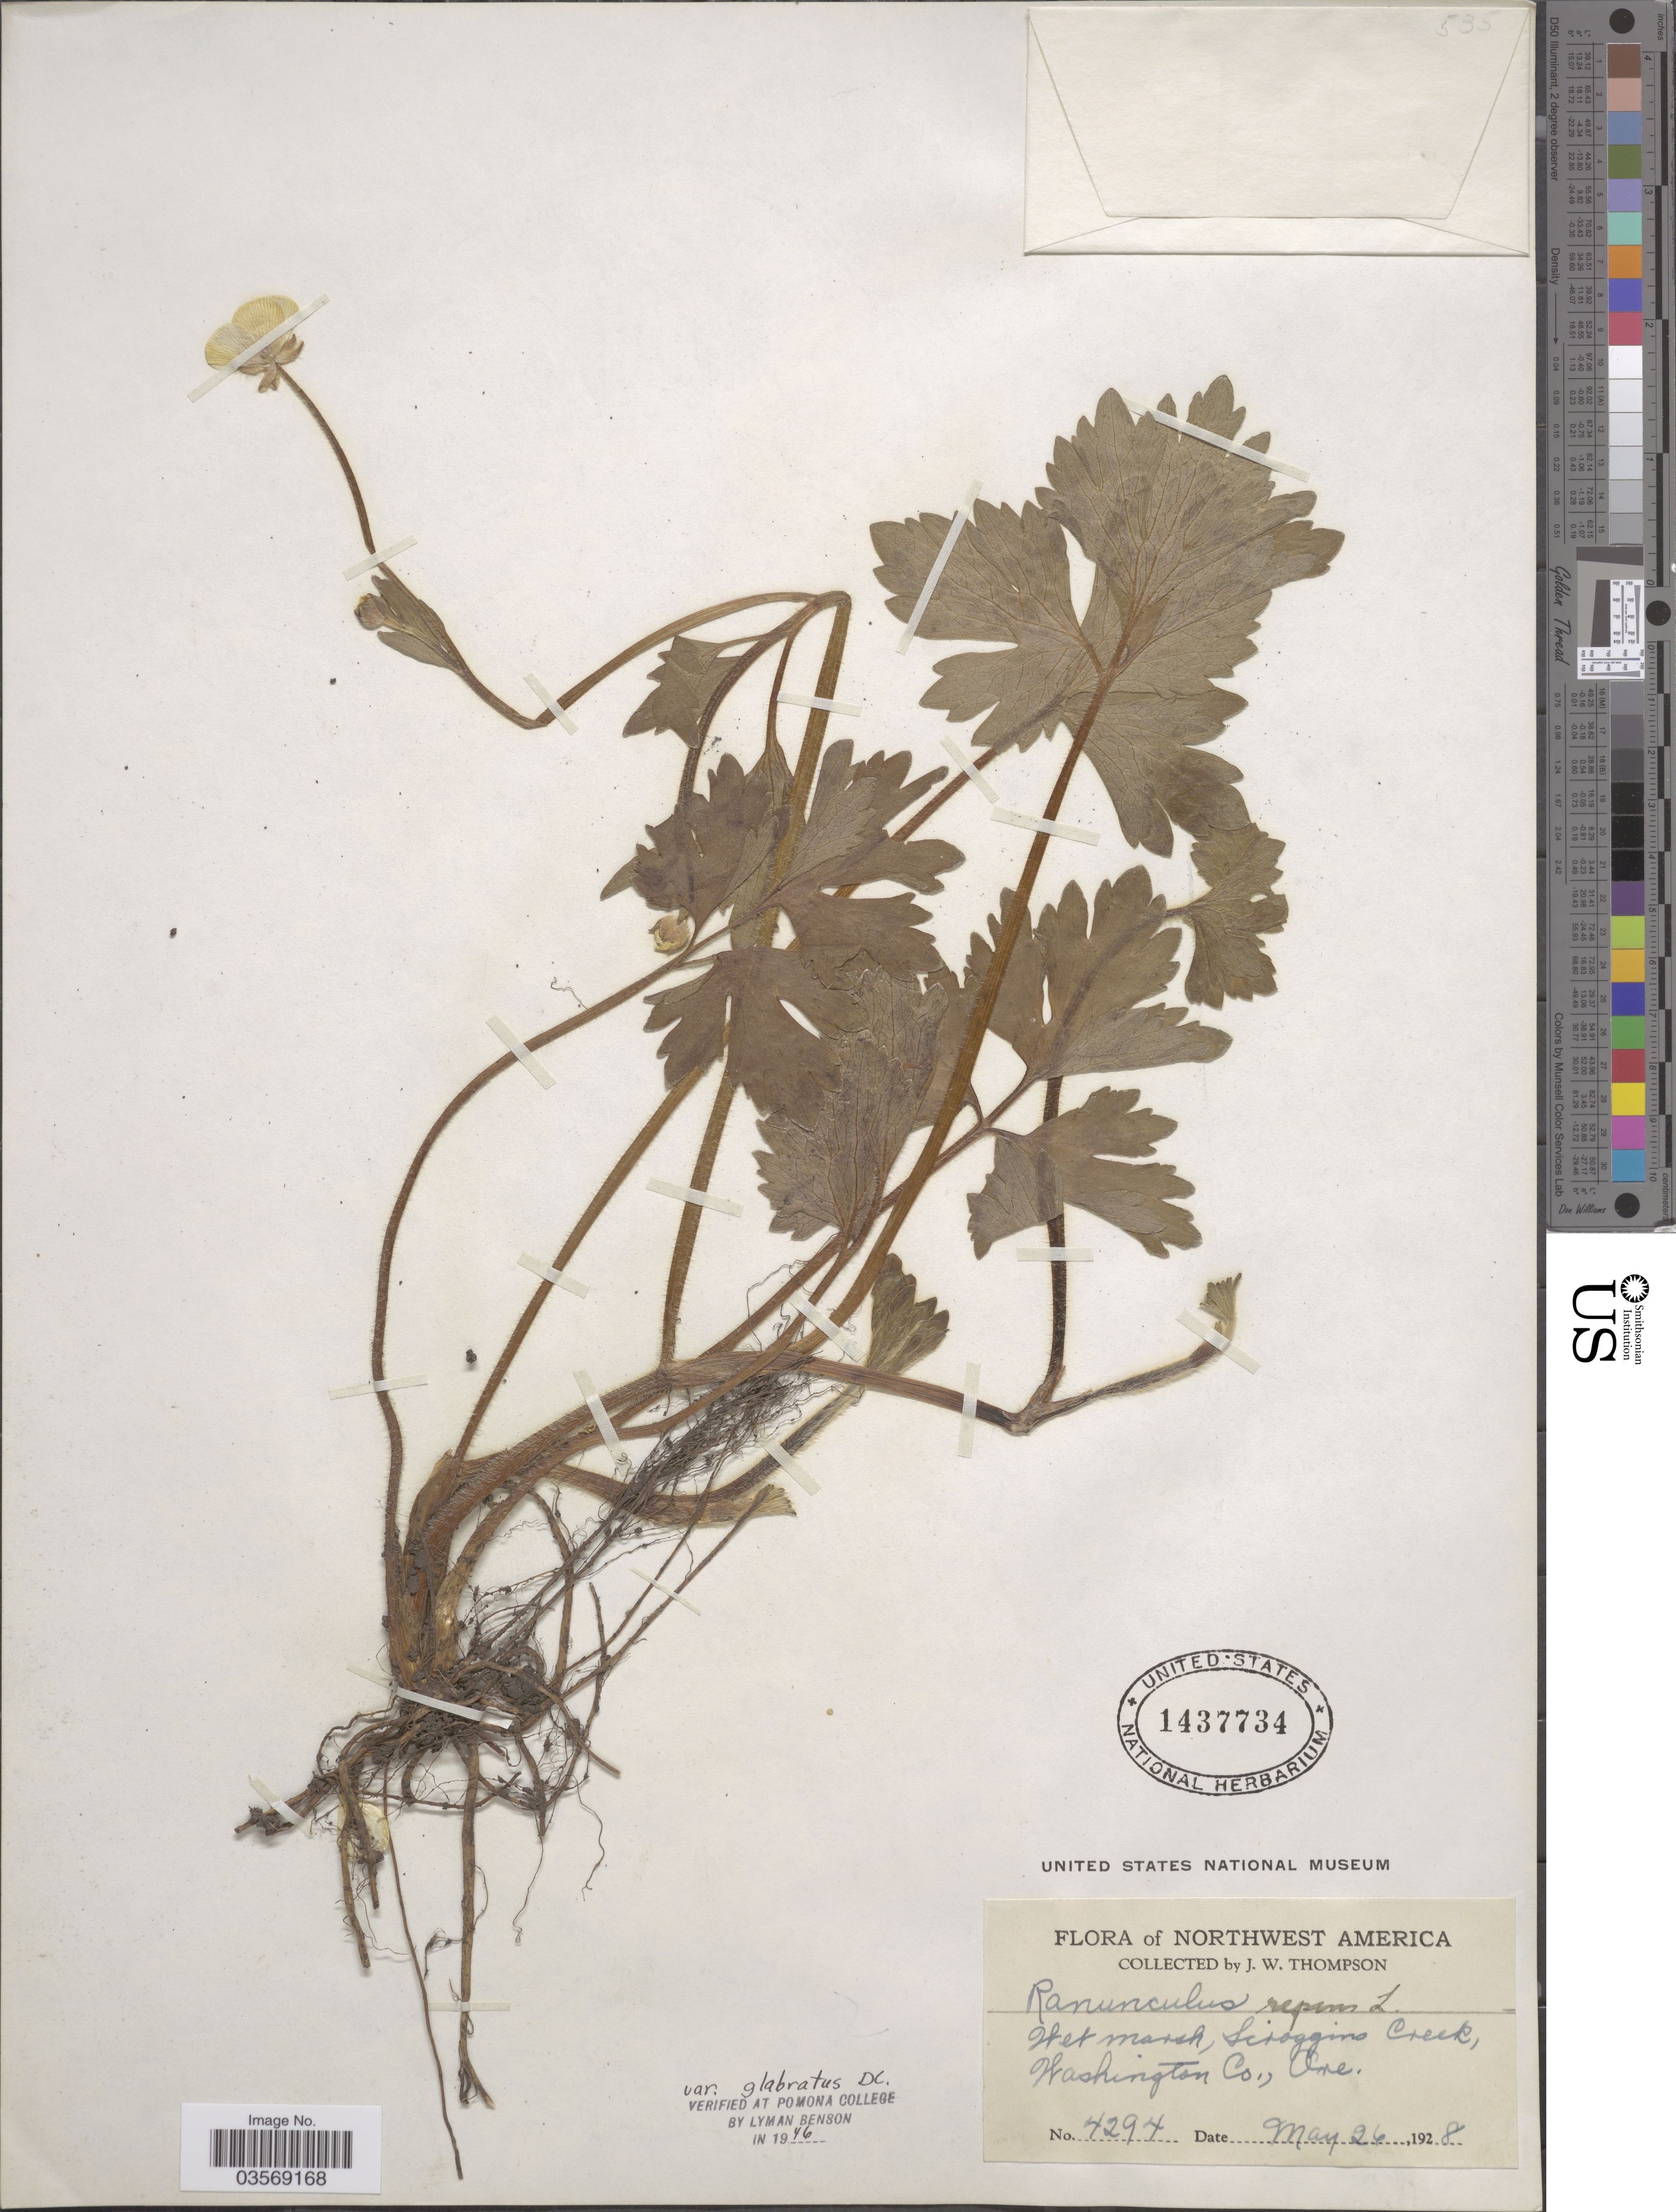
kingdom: Plantae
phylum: Tracheophyta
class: Magnoliopsida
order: Ranunculales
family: Ranunculaceae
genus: Ranunculus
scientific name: Ranunculus glabratus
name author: Hook. f. ex Thomson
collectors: J. Thompson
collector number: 4294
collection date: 1928-05-26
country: United States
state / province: Oregon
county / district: Washington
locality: Northwest America. Wet marsh, Scroggins Creek, Washington Co.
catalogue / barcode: US 1437734